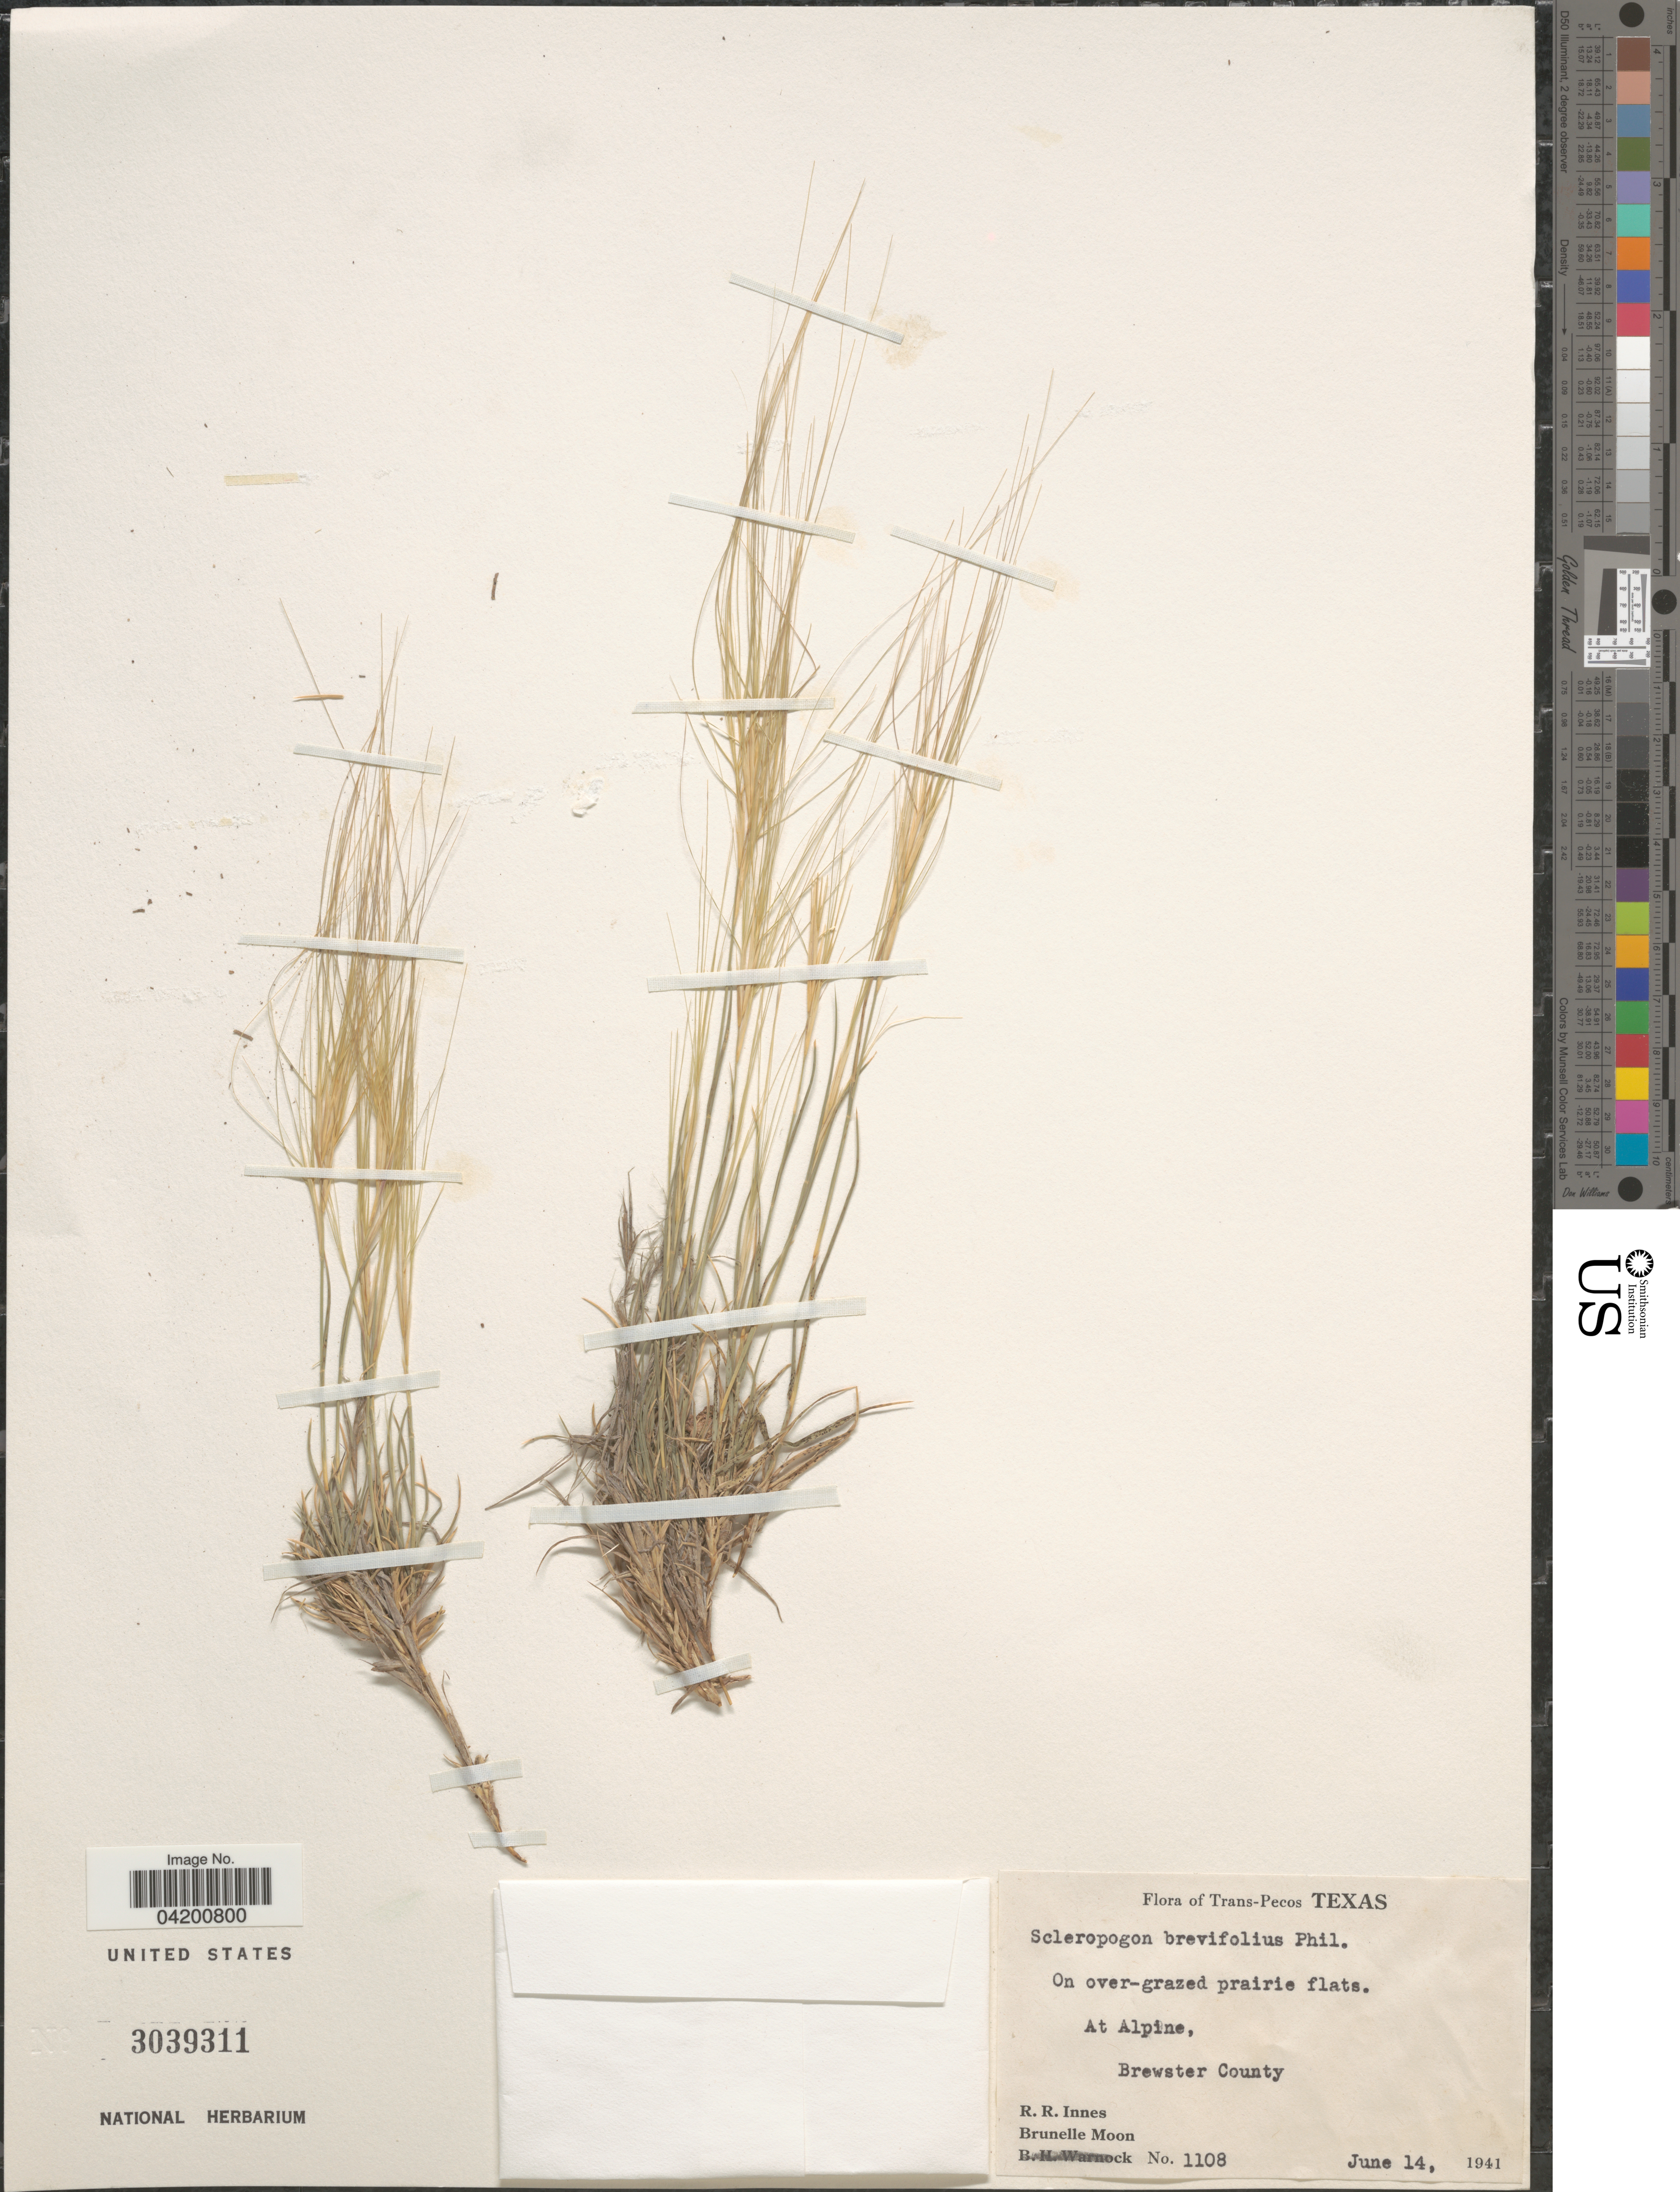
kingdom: Plantae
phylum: Tracheophyta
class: Liliopsida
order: Poales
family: Poaceae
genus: Scleropogon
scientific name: Scleropogon brevifolius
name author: Phil.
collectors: R. Rose-Innes & B. Moon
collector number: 1108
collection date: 1941-06-14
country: United States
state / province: Texas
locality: Trans-Pecos. At Alpine, Brewster County.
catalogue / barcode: US 3039311